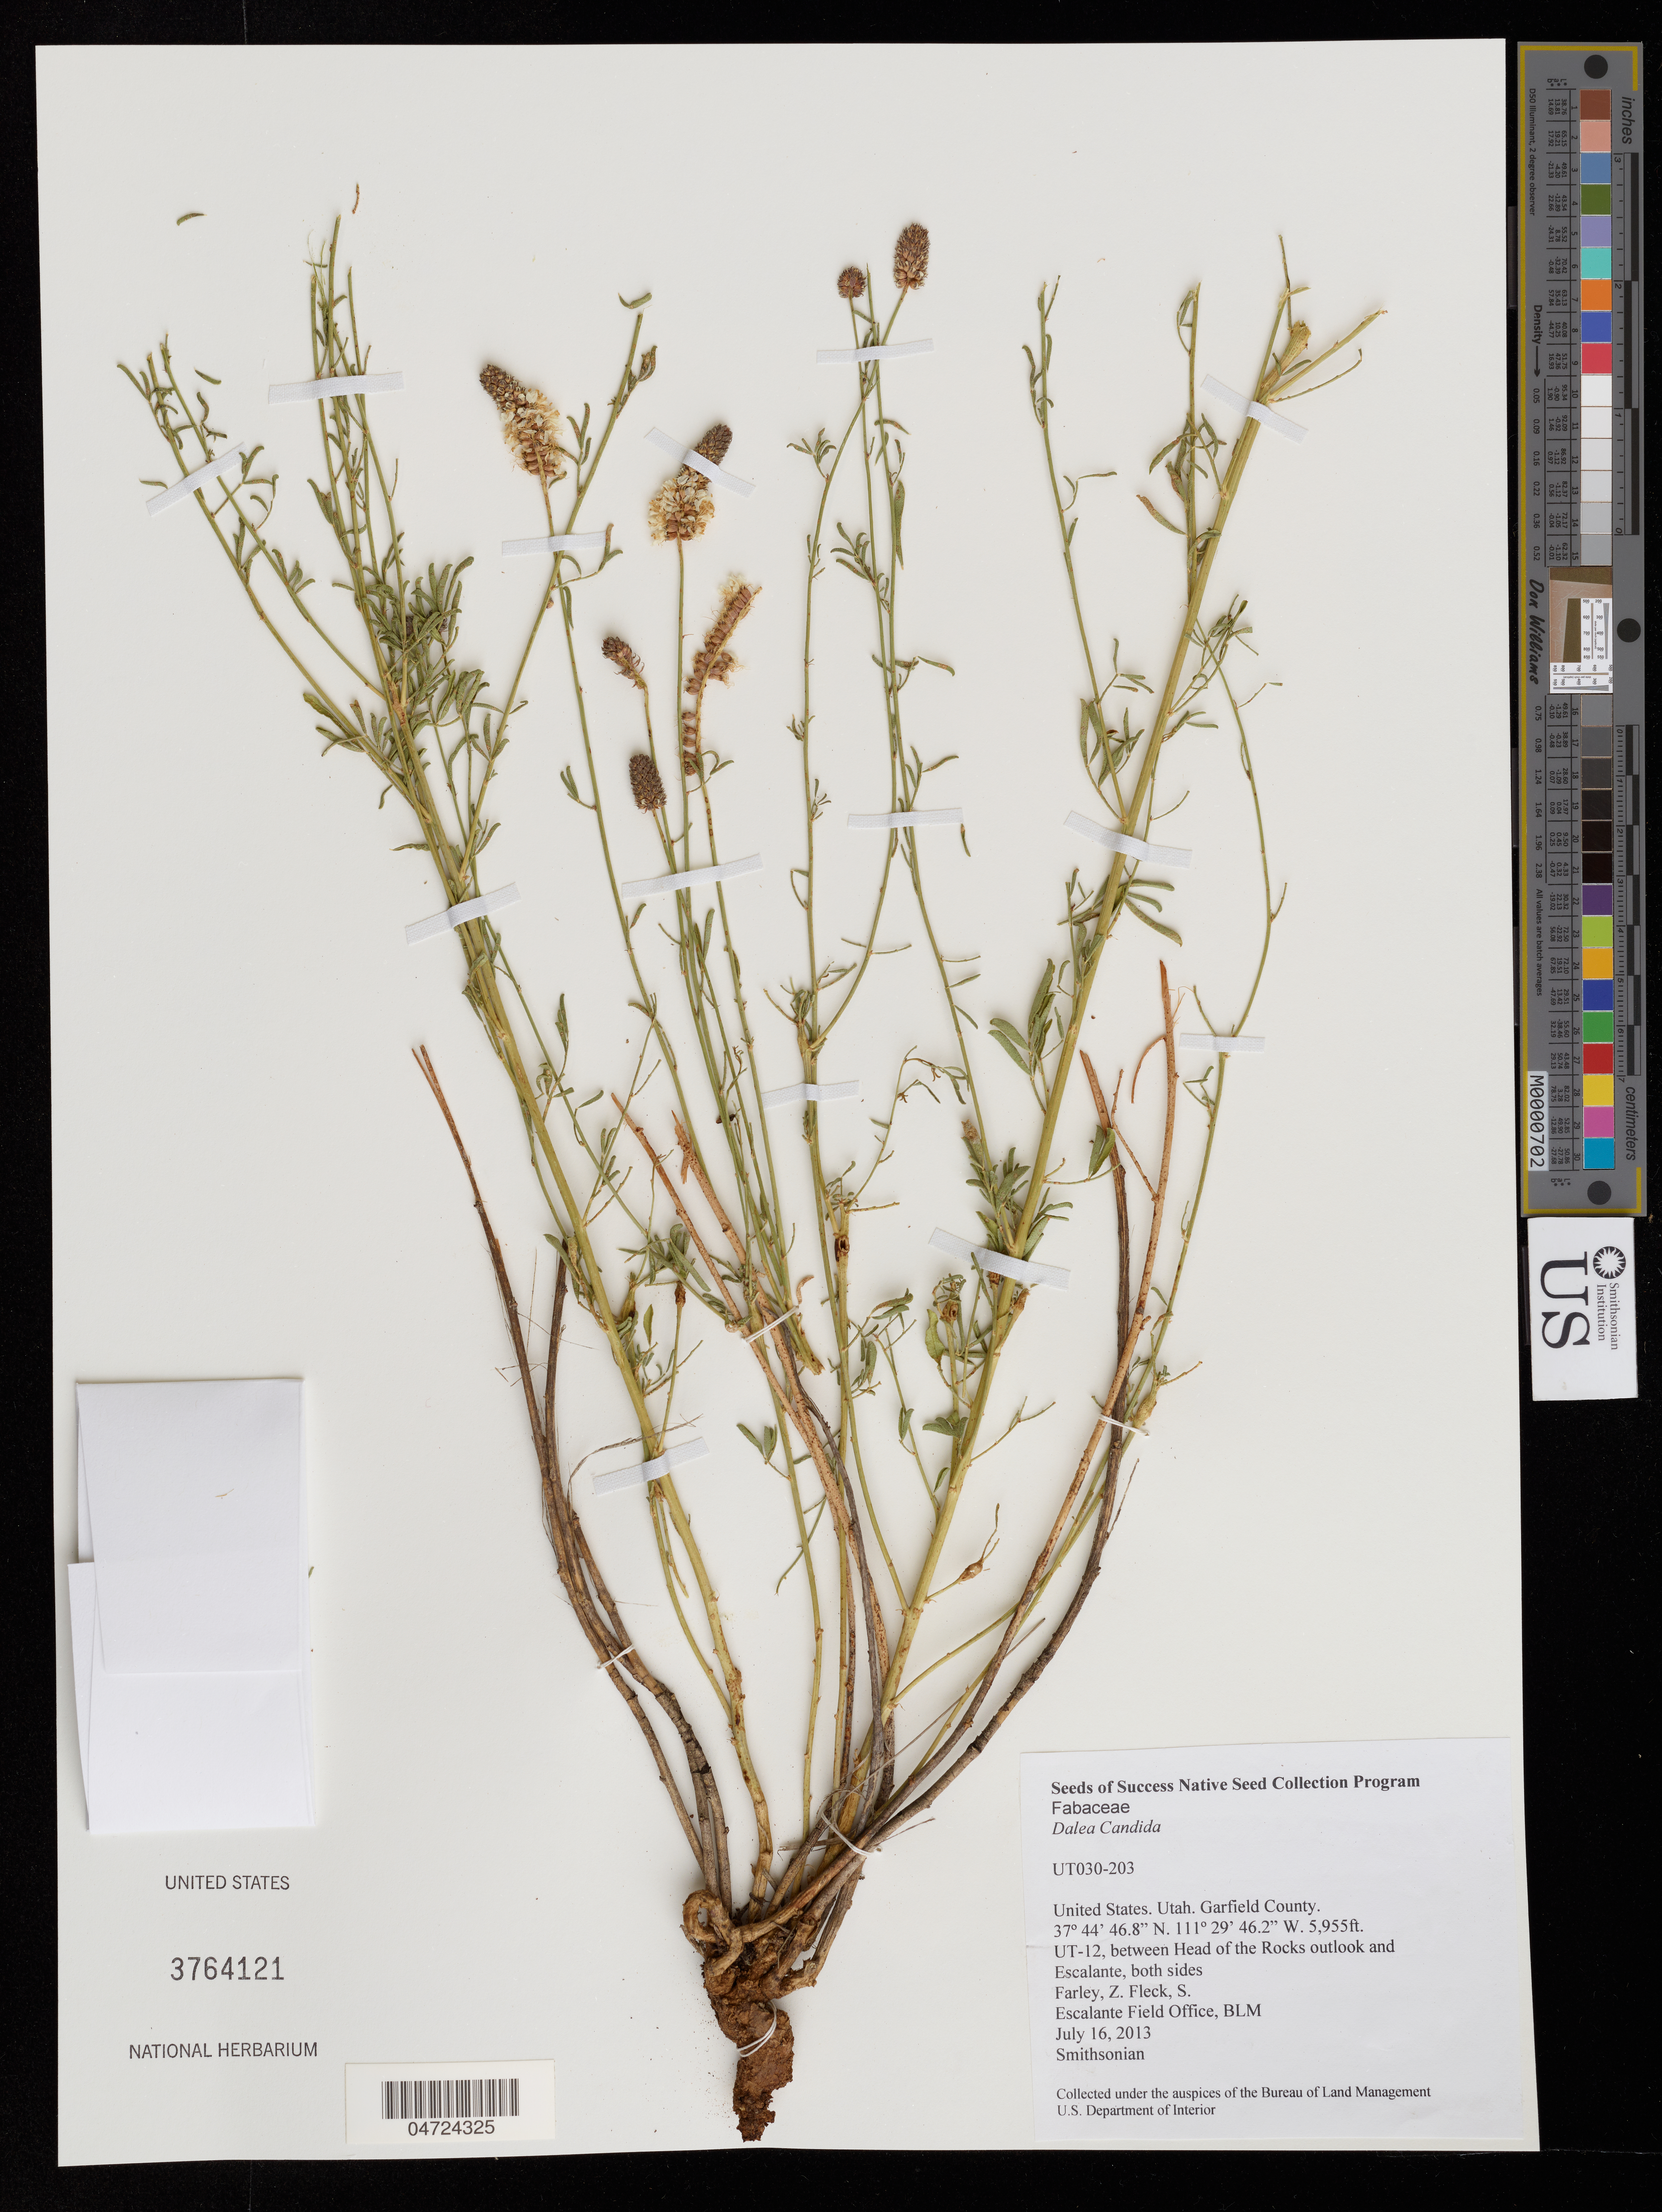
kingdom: Plantae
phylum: Tracheophyta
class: Magnoliopsida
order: Fabales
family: Fabaceae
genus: Dalea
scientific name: Dalea candida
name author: Michx. ex Willd.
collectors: Z. Farley & S. Fleck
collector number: UT030-203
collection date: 2013-07-16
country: United States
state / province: Utah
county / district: Garfield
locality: Garfield County. UT-12, between Head of the Rocks outlook and Escalante, both sides.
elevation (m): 1815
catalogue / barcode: US 3764121